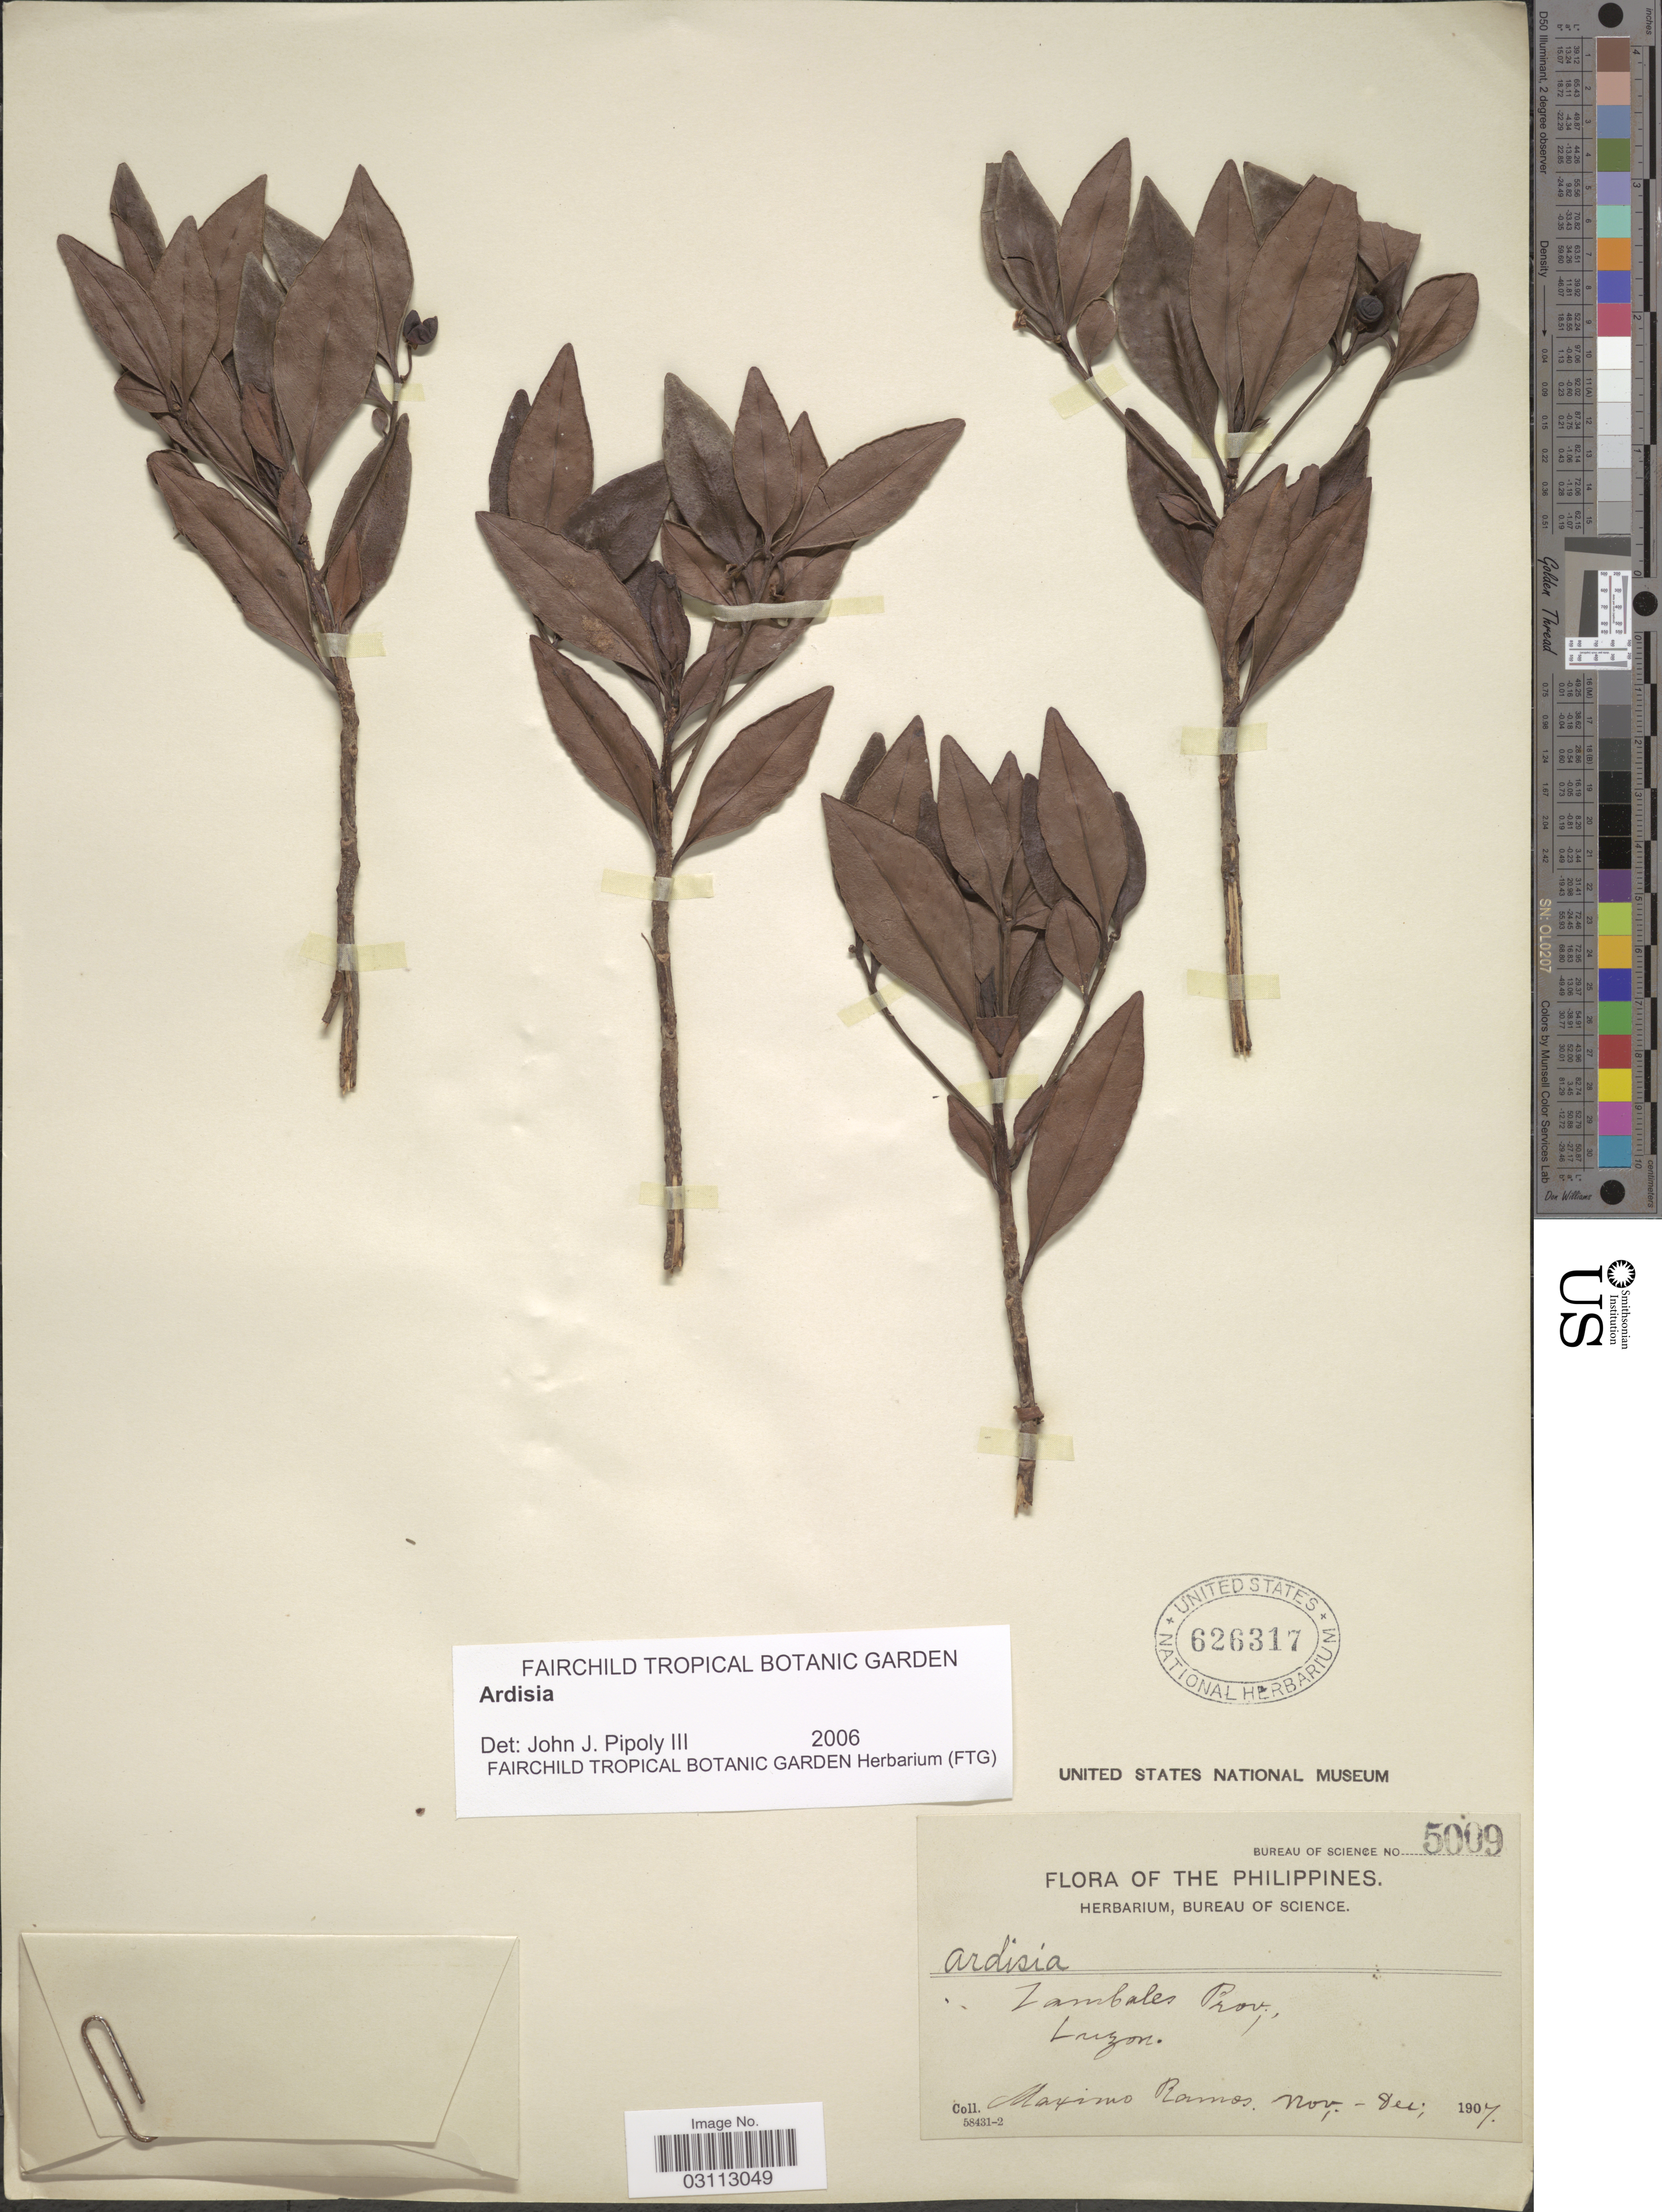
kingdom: Plantae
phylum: Tracheophyta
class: Magnoliopsida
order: Ericales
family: Primulaceae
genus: Ardisia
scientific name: Ardisia sp.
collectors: M. Ramos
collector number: Bureau of Science 5009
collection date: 1907-11/1907-12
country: Philippines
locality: Zambales Prov., Luzon.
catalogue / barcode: US 626317